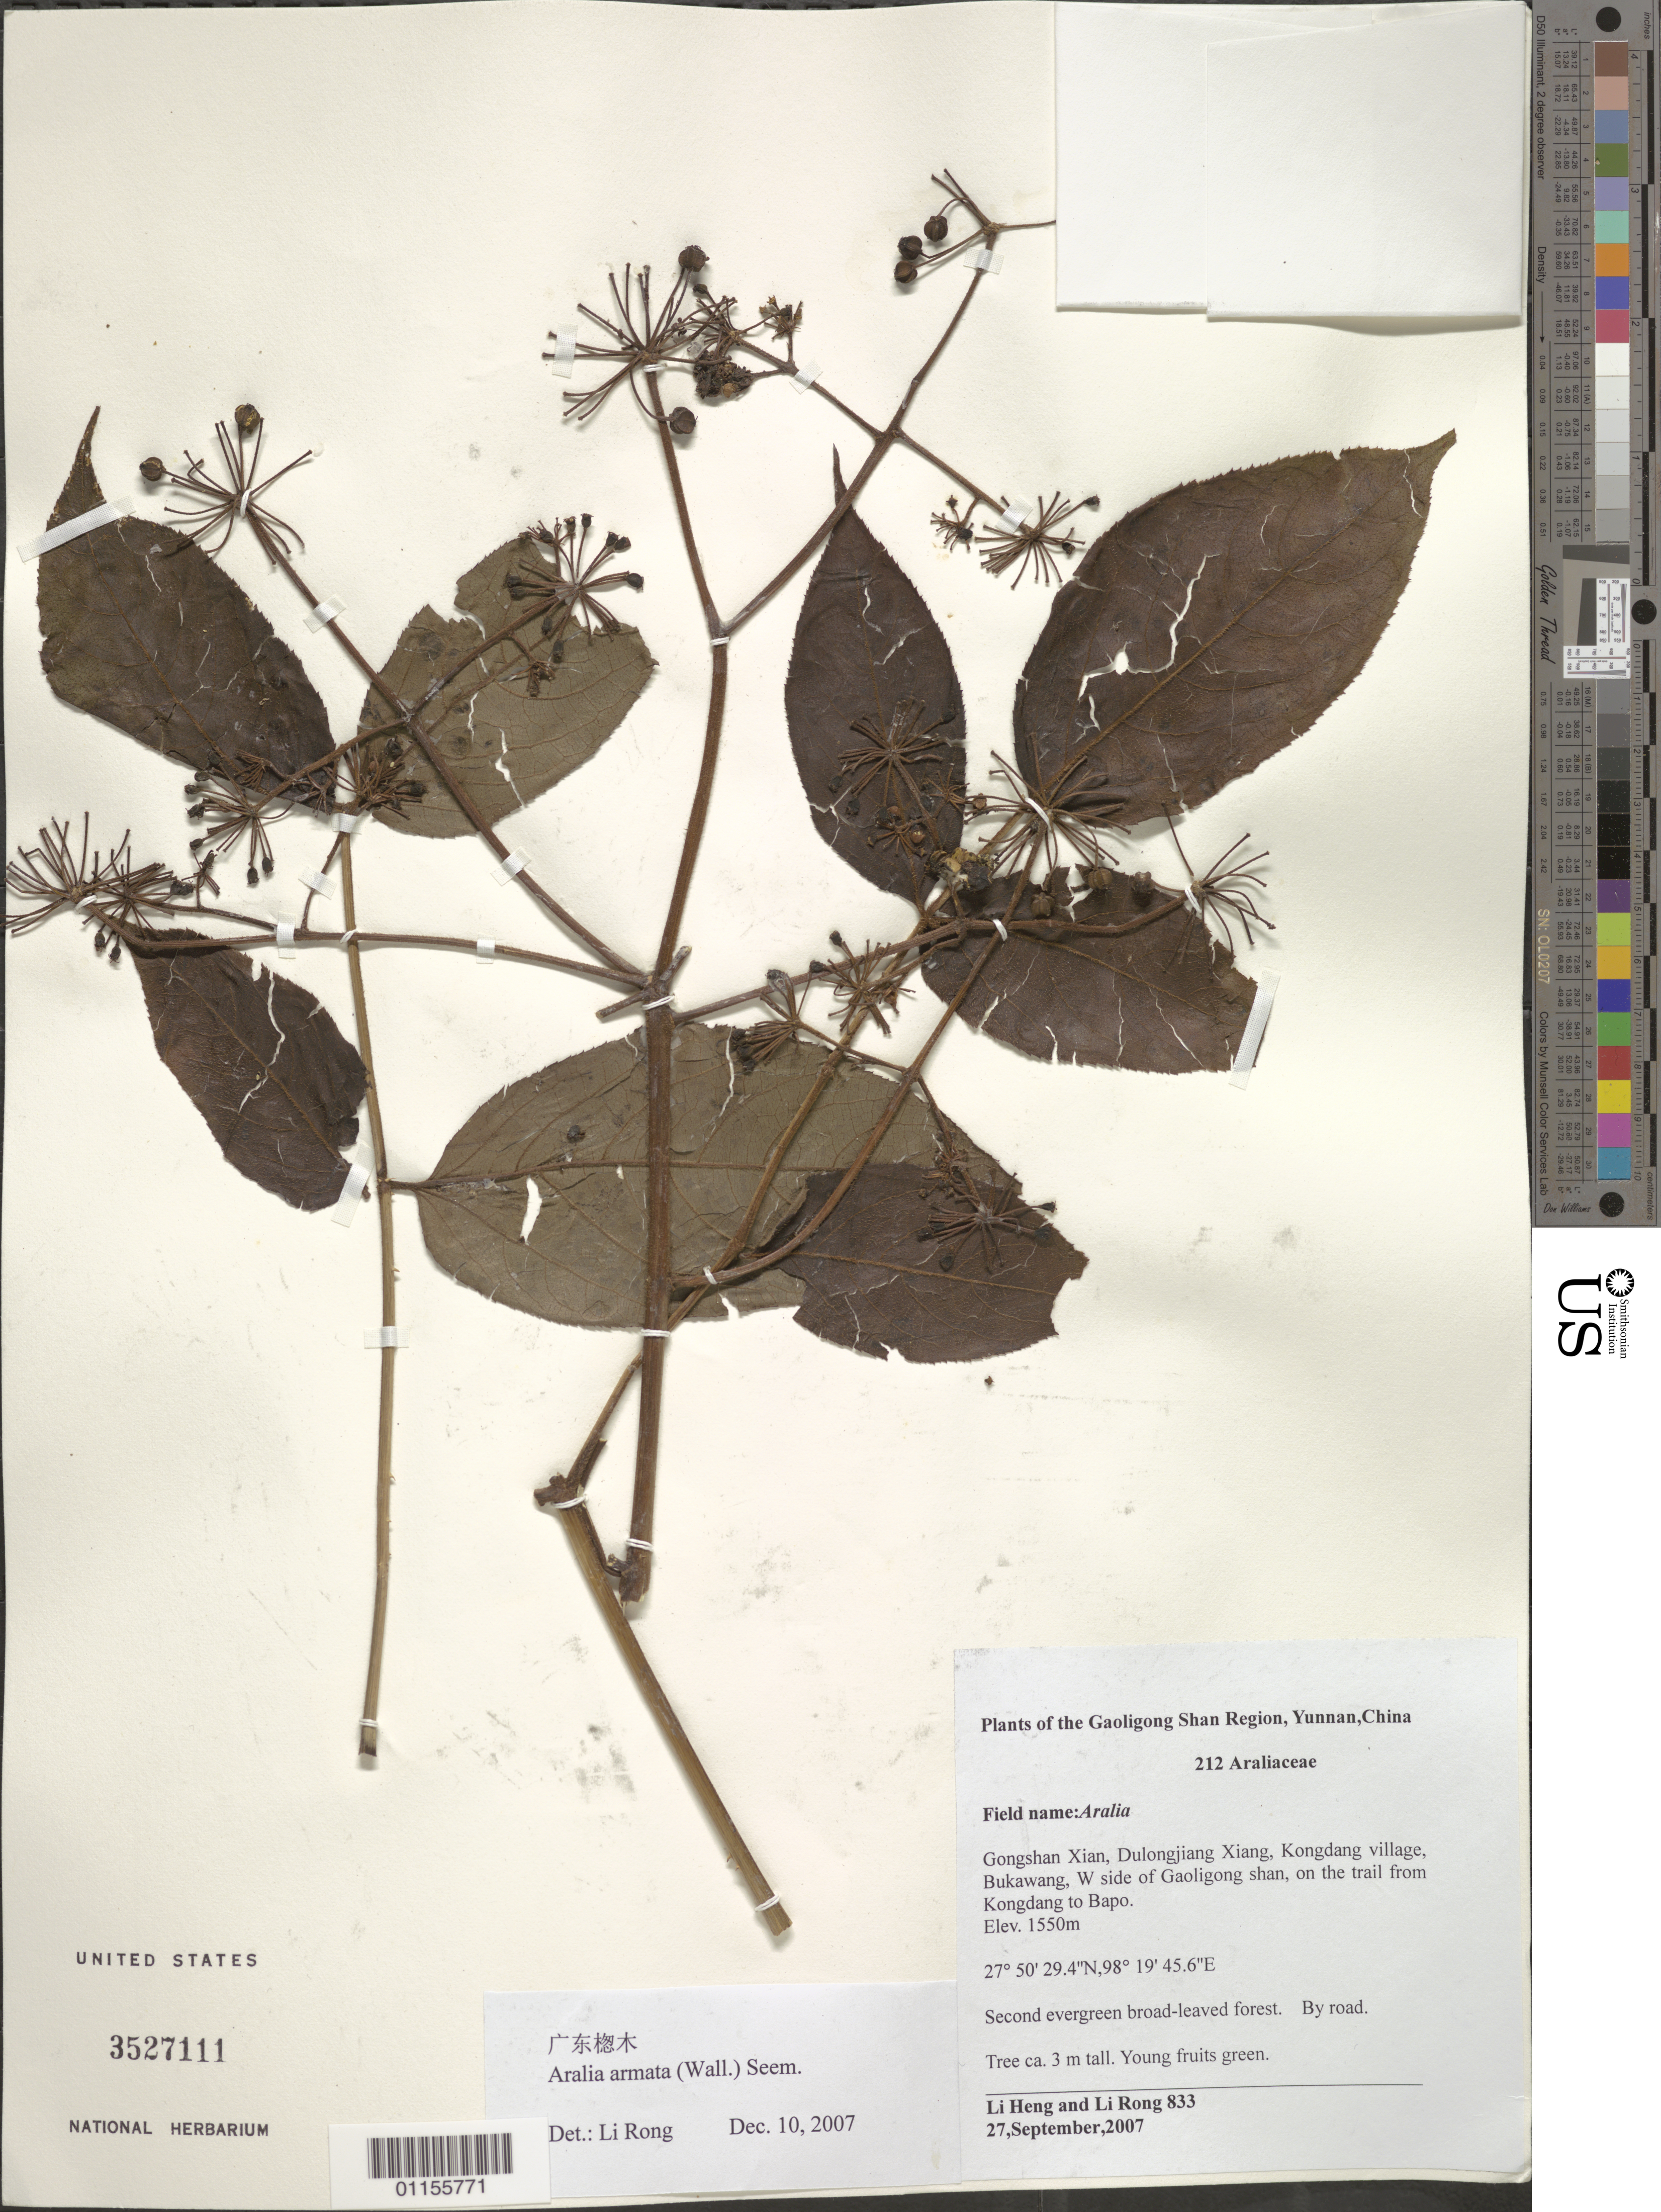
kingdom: Plantae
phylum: Tracheophyta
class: Magnoliopsida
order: Apiales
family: Araliaceae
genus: Aralia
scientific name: Aralia armata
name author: (Wall.) Seem.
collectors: L. Heng & R. Li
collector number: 833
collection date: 2007-09-27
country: China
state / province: Yunnan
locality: Gongshan Xian, Dulongjiang Xiang, Kongdang village, Nanmu community, W side of Gaoligong shan, on the trail from Kongdang to Bapo.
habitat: Second evergreen broad-leaved forest. By road. Tree.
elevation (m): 1550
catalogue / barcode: US 3527111